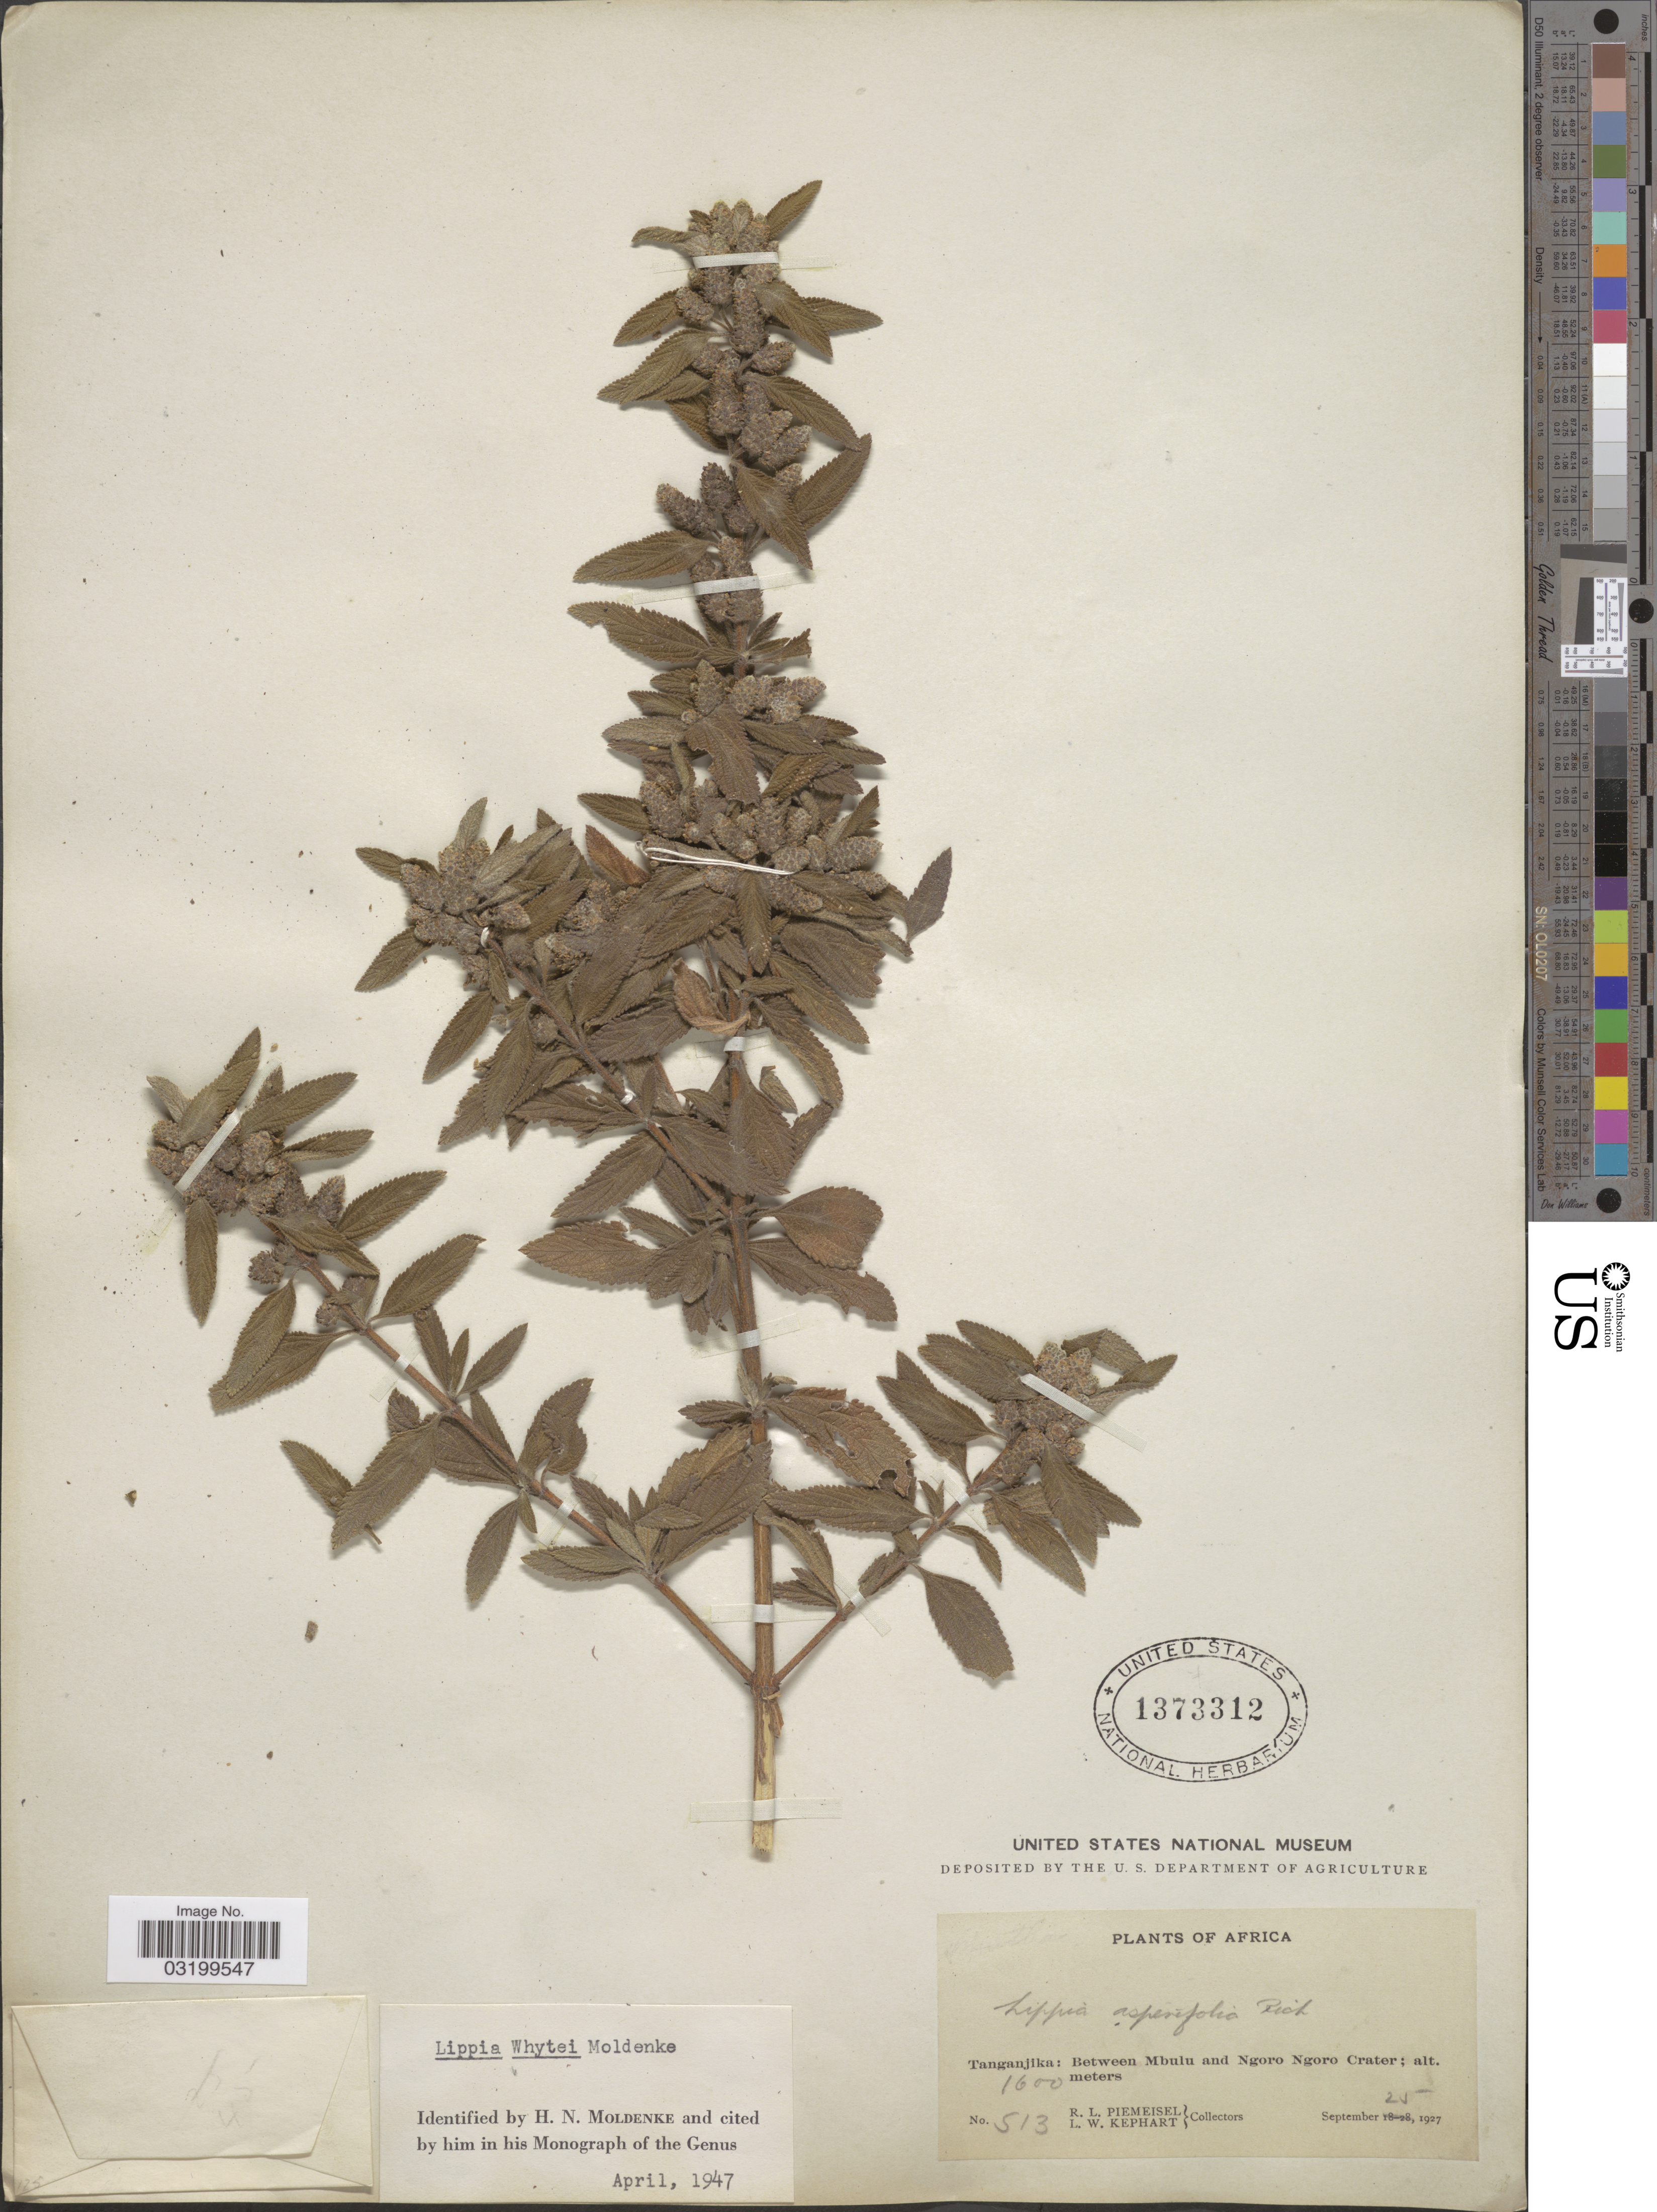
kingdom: Plantae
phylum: Tracheophyta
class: Magnoliopsida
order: Lamiales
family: Verbenaceae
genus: Lippia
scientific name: Lippia whytei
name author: Moldenke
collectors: R. L. Piemeisel & L. W. Kephart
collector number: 513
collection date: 1927-09-25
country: Tanzania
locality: Tanganjika: Between Mbulu and Ngoro Ngoro Crater.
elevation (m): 1600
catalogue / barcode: US 1373312